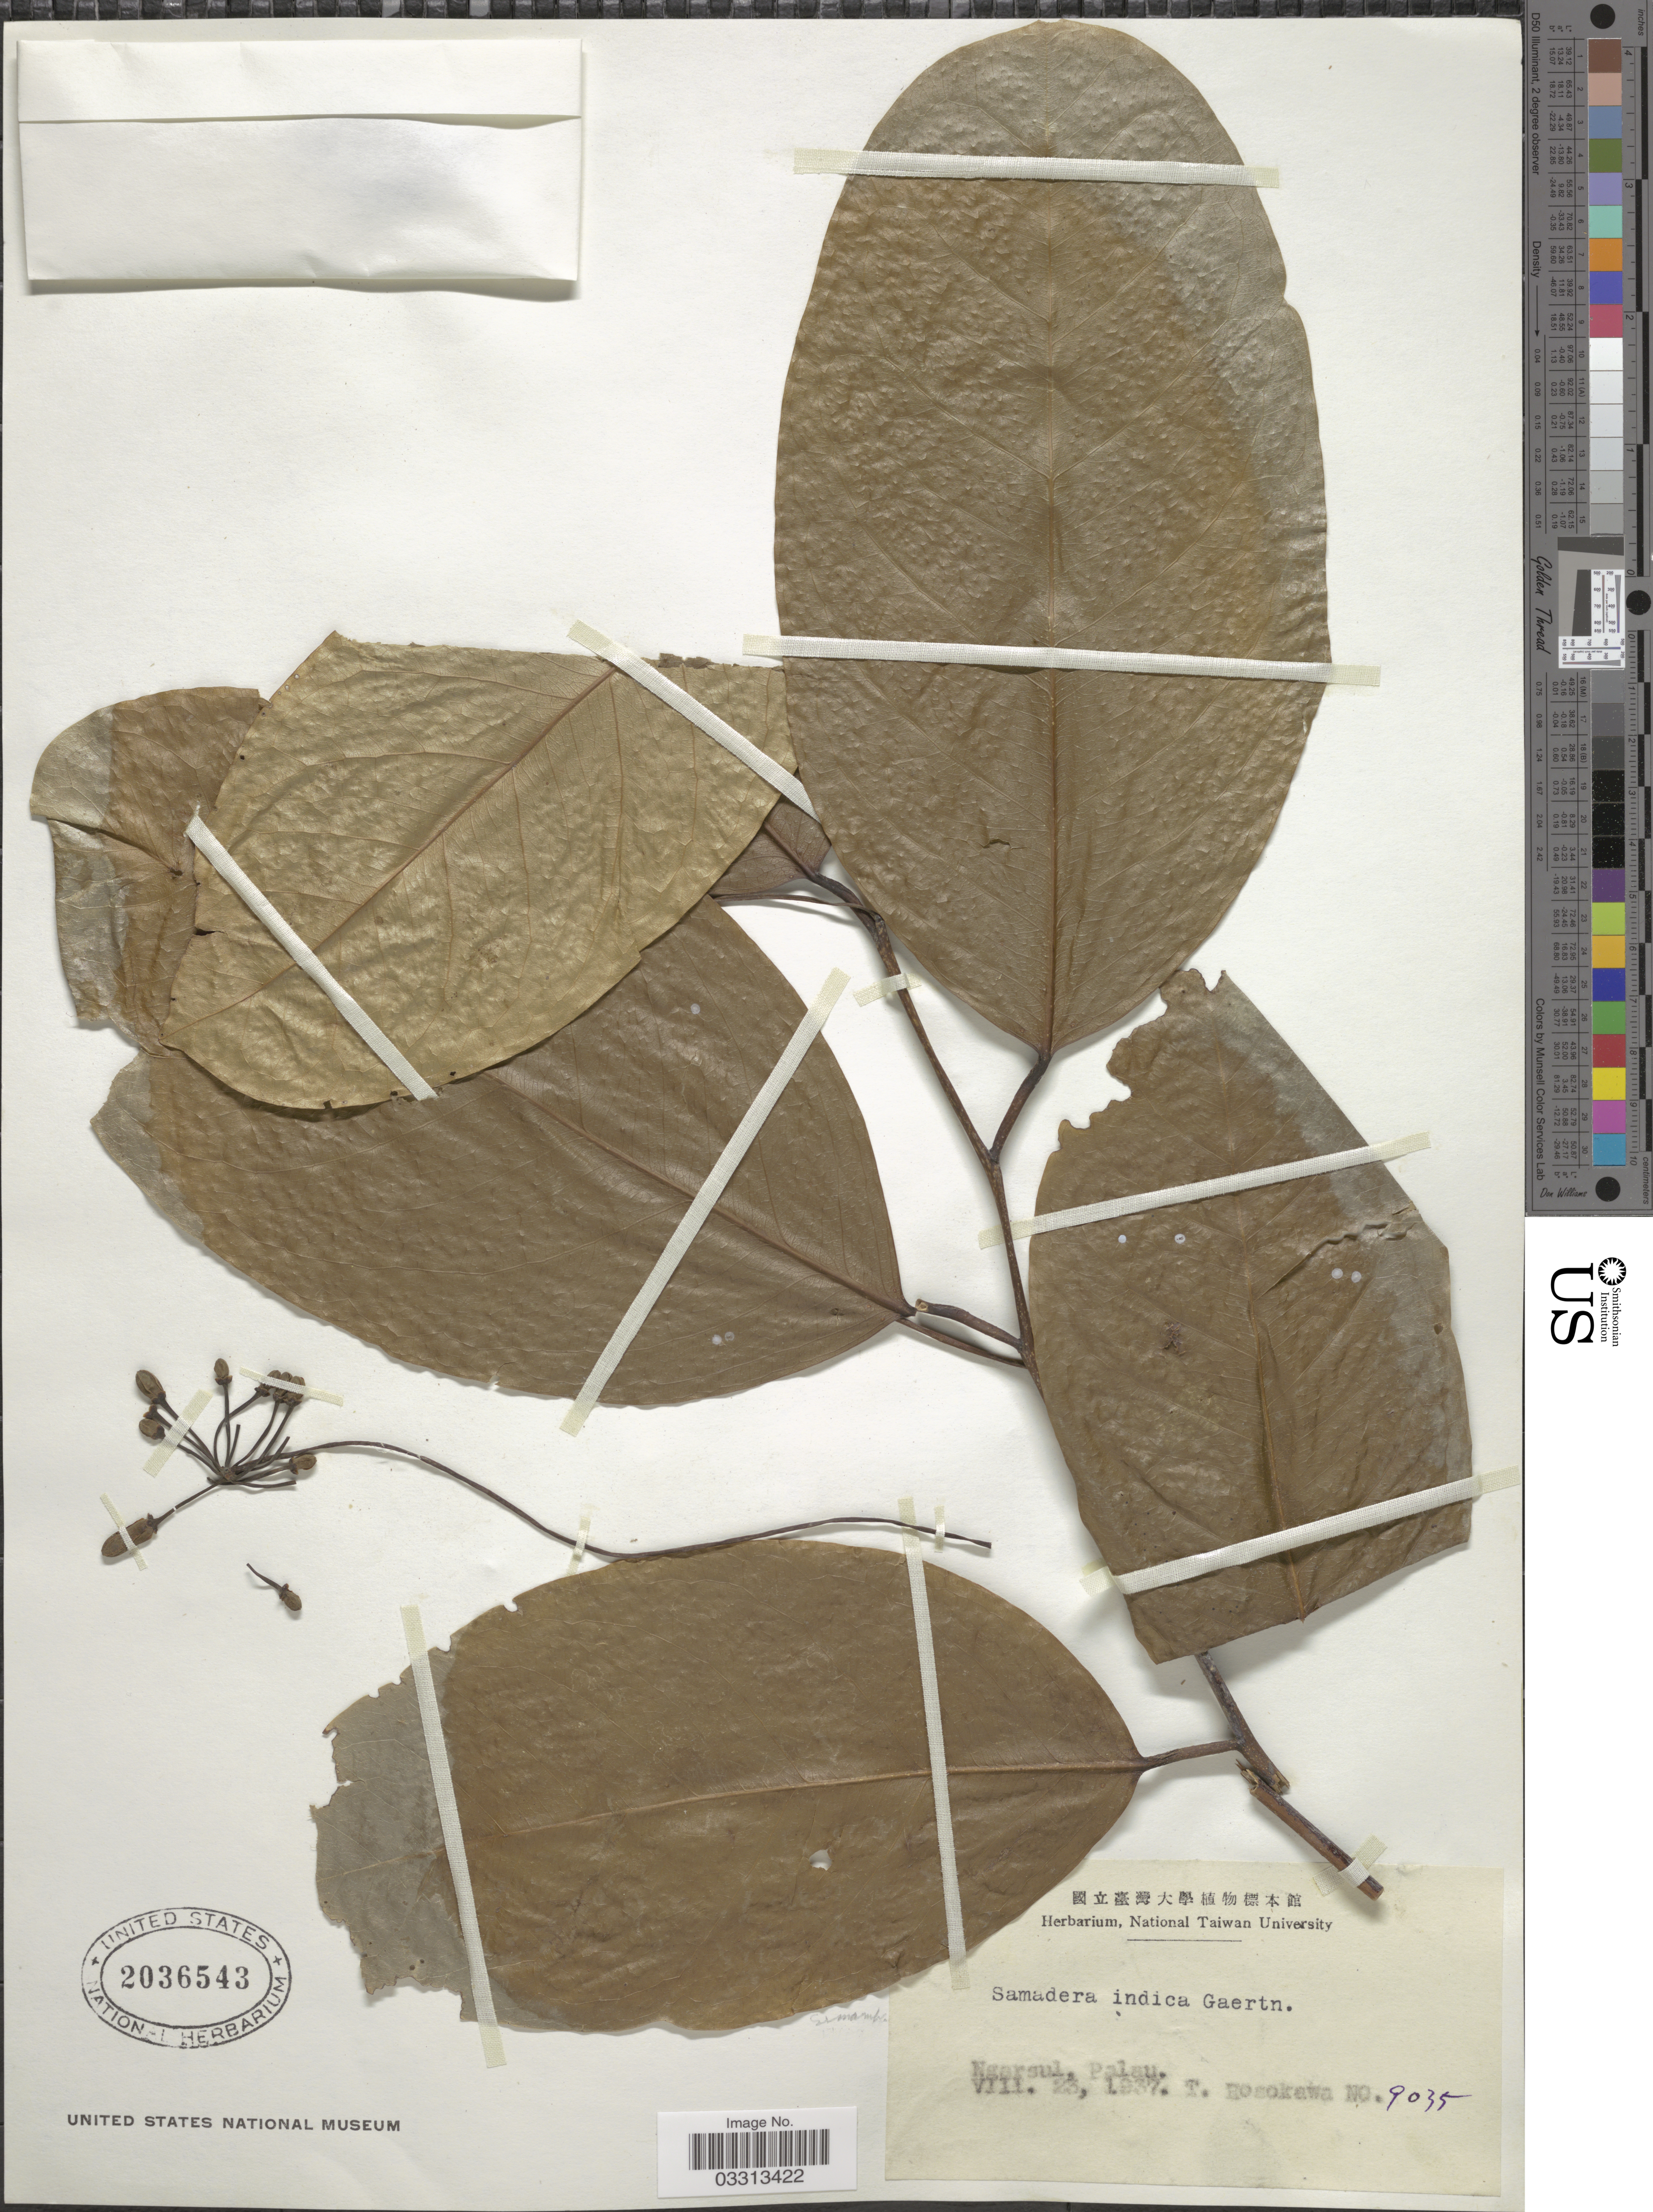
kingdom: Plantae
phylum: Tracheophyta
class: Magnoliopsida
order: Sapindales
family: Simaroubaceae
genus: Samadera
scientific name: Samadera indica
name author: Gaertn.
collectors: T. Hosokawa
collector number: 9035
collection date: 1937-08-23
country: Palau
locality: Ngarsul, Palau.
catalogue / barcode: US 2036543